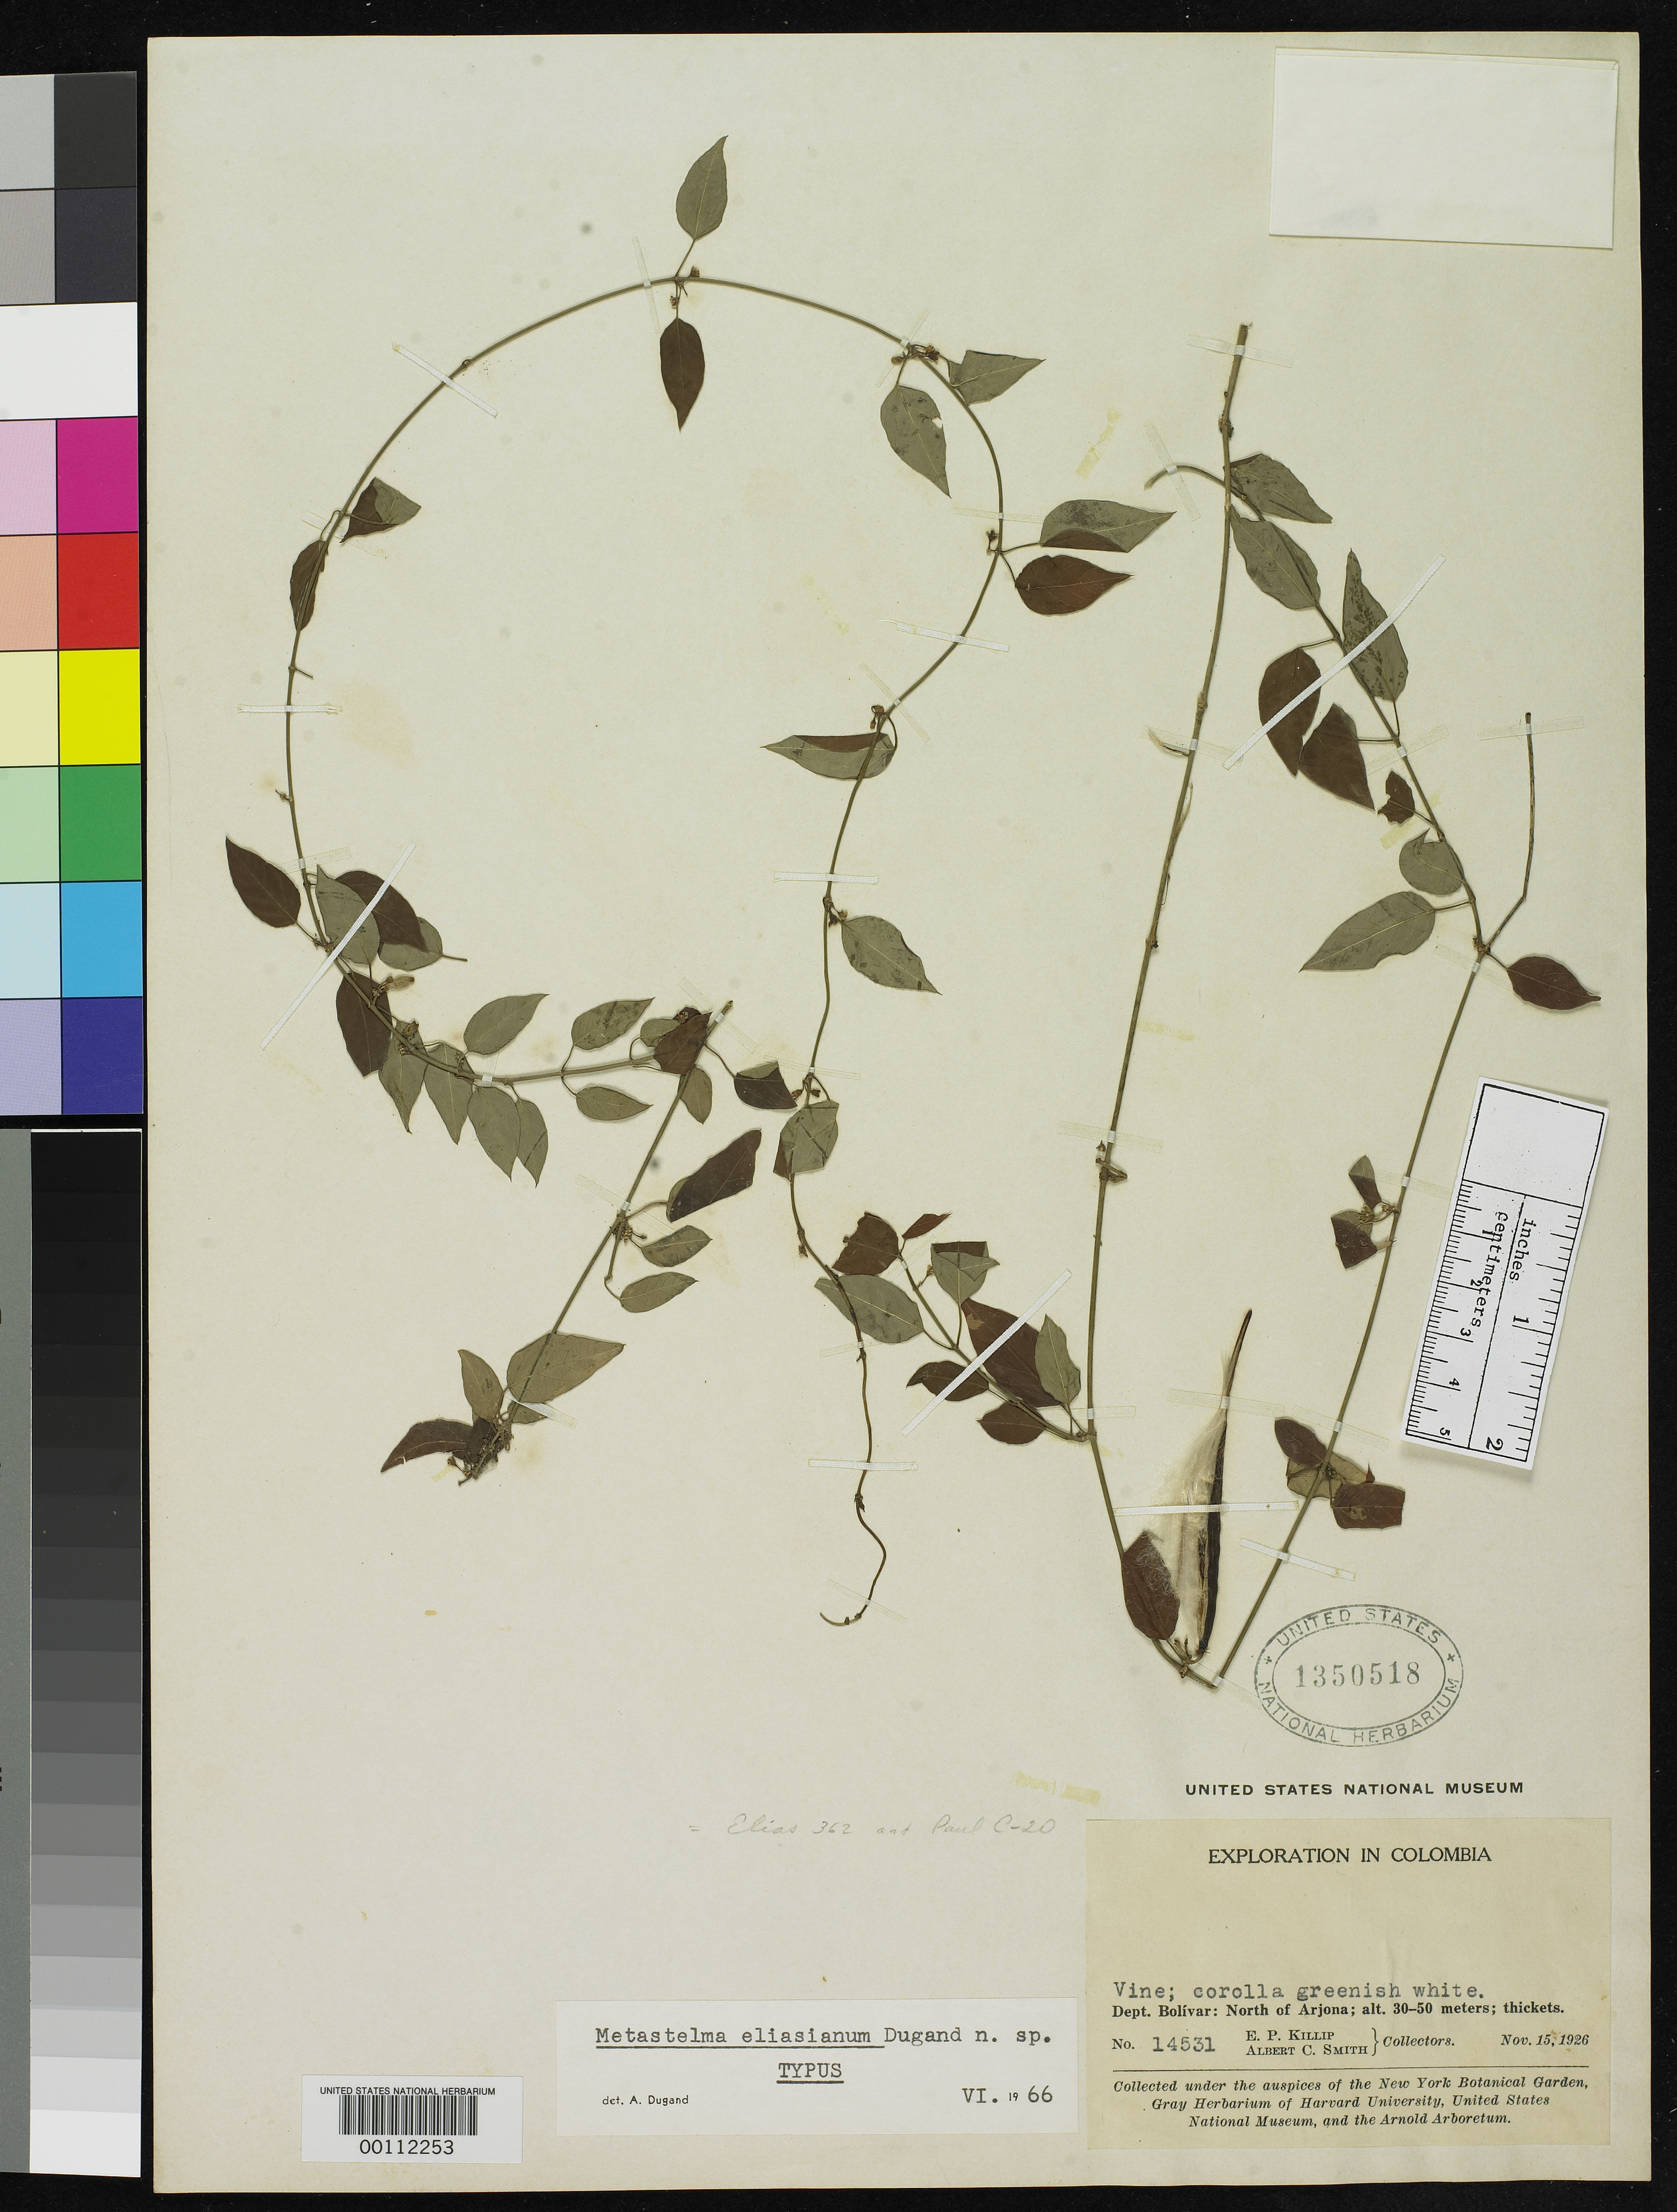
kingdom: Plantae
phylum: Tracheophyta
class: Magnoliopsida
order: Gentianales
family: Apocynaceae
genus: Metastelma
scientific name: Metastelma eliasianum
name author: Dugand G.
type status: Holotype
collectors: E. P. Killip & A. C. Smith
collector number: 14531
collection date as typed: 15 Nov 1926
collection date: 1926-11-15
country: Colombia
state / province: Bolívar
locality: Arjona.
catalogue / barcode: US 1350518